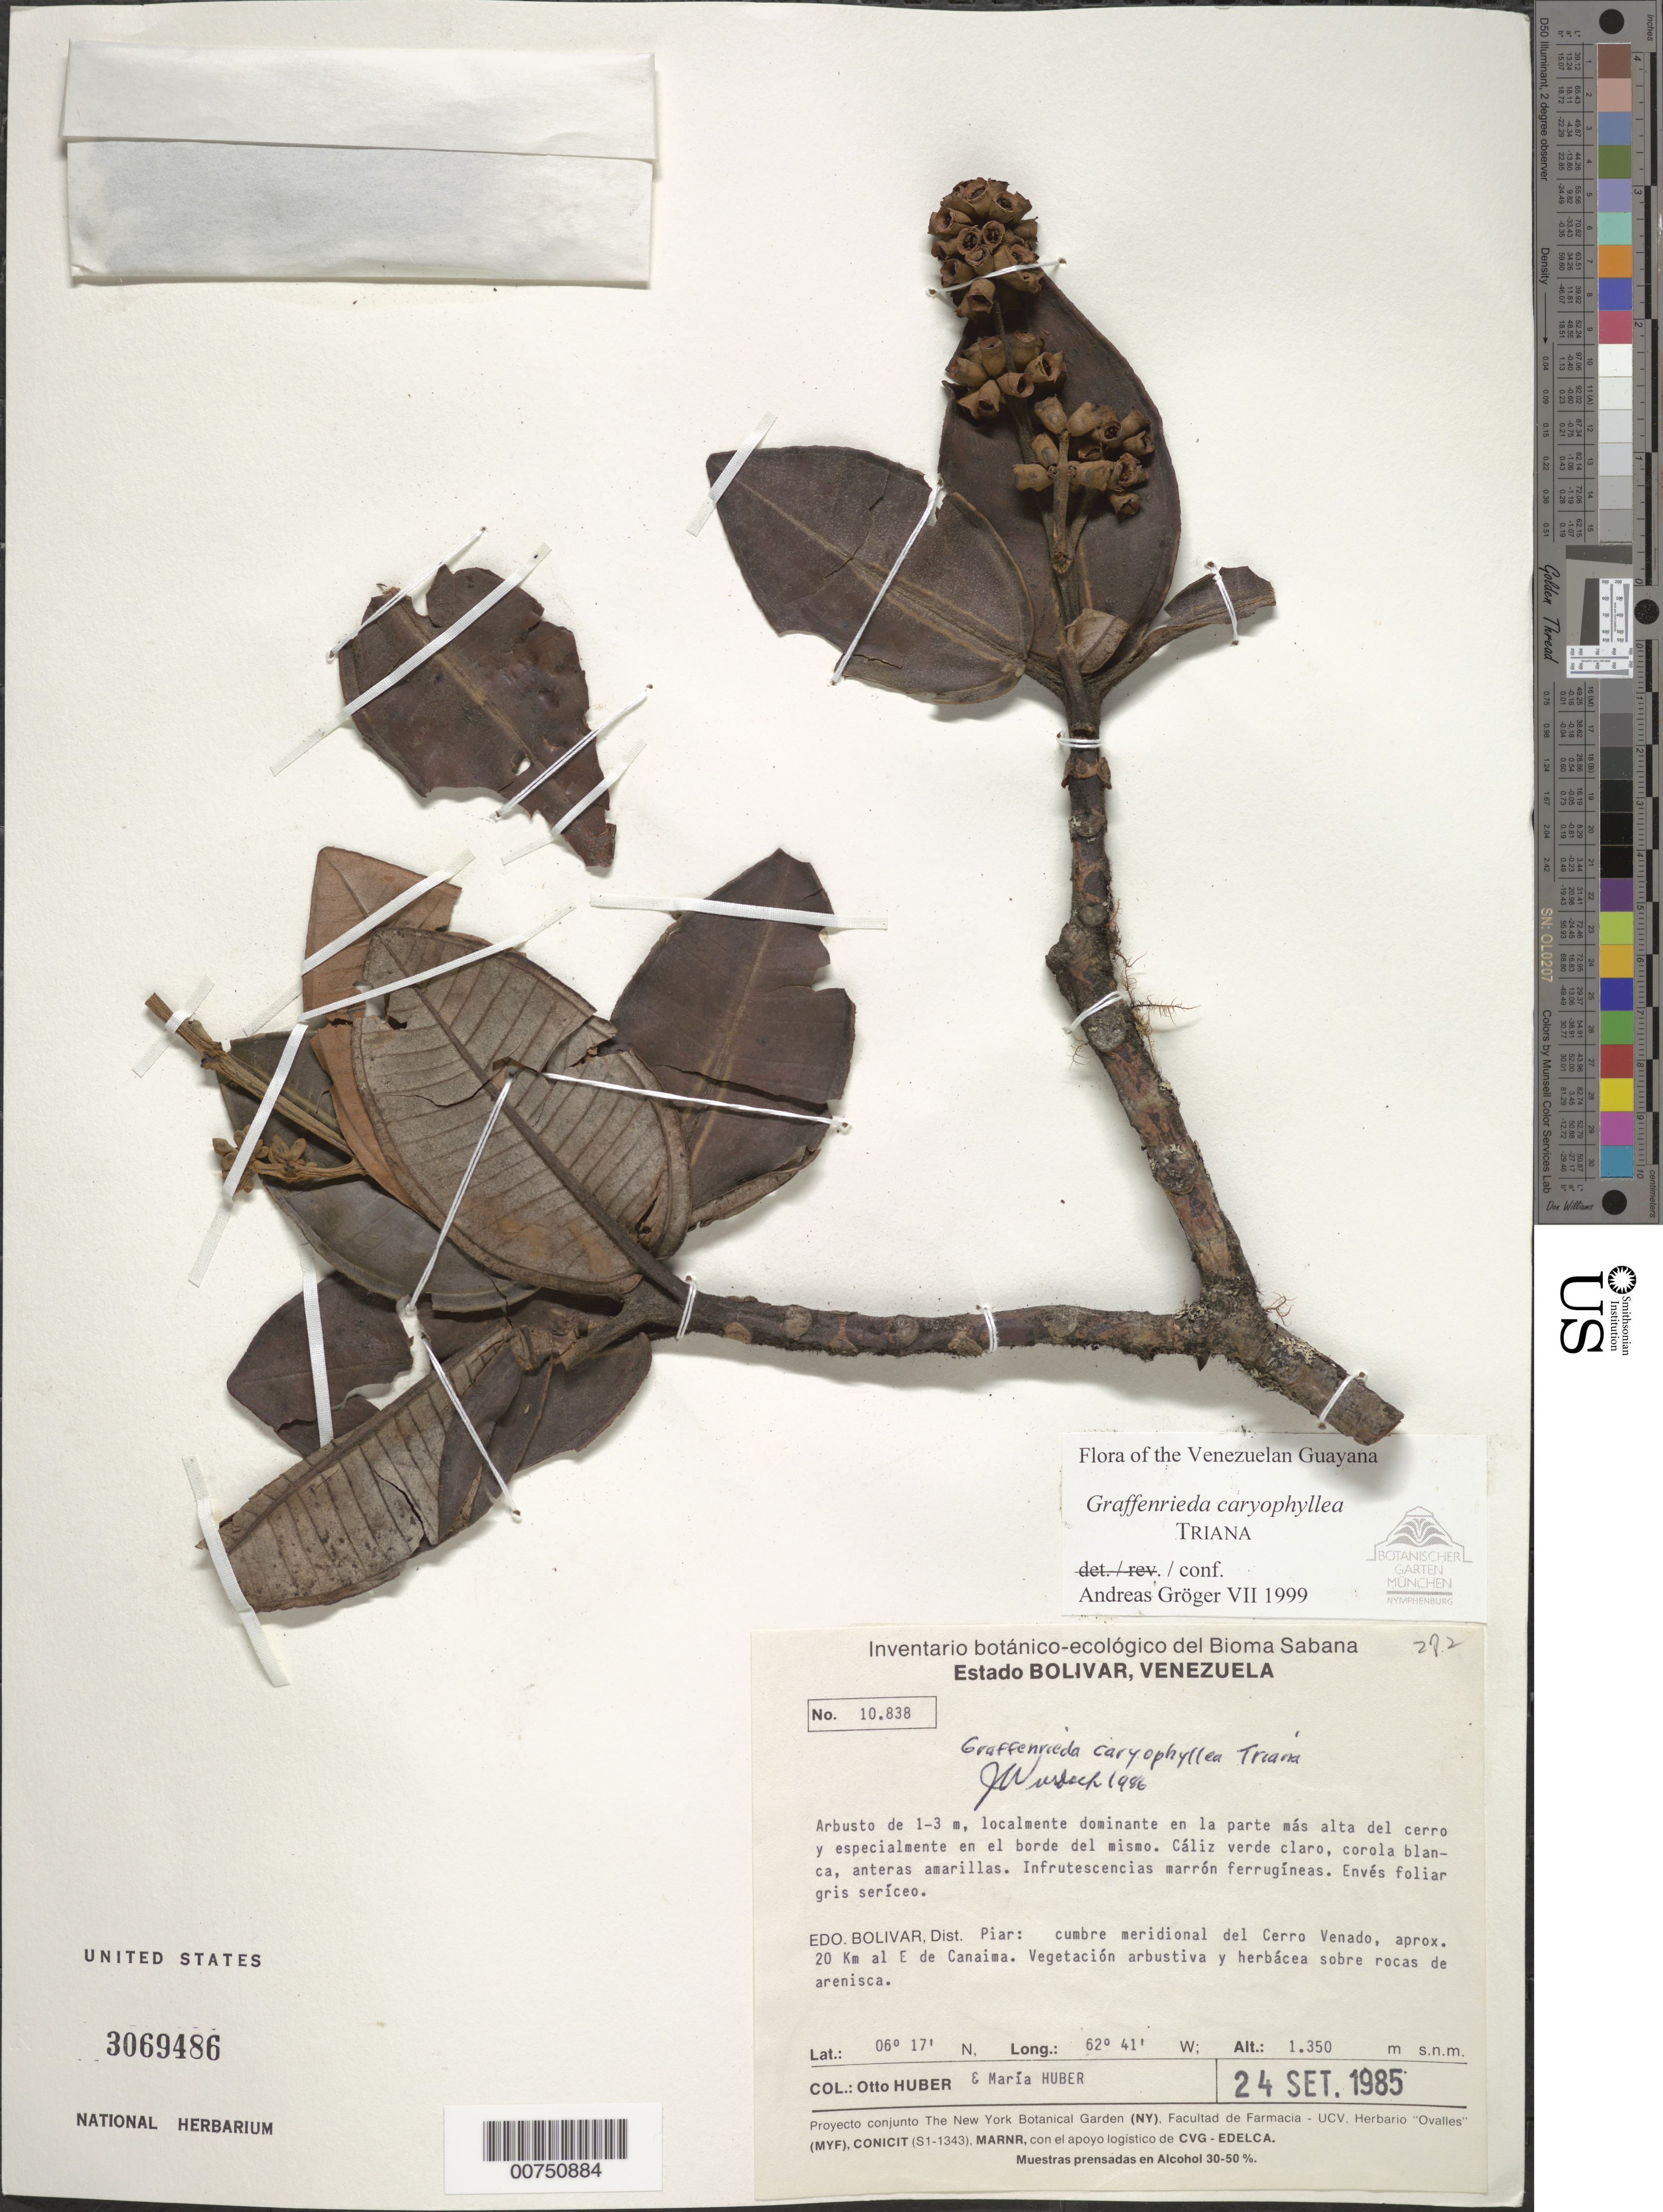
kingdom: Plantae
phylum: Tracheophyta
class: Magnoliopsida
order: Myrtales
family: Melastomataceae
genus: Graffenrieda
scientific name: Graffenrieda caryophyllea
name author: Triana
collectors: O. Huber & M. Huber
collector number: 10838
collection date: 1985-09-24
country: Ecuador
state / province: Bolívar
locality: Dist. Piar: cumbre meridional del Cerro Venado, aprox. 20 Km al E de Canaima.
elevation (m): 1350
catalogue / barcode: US 3069486